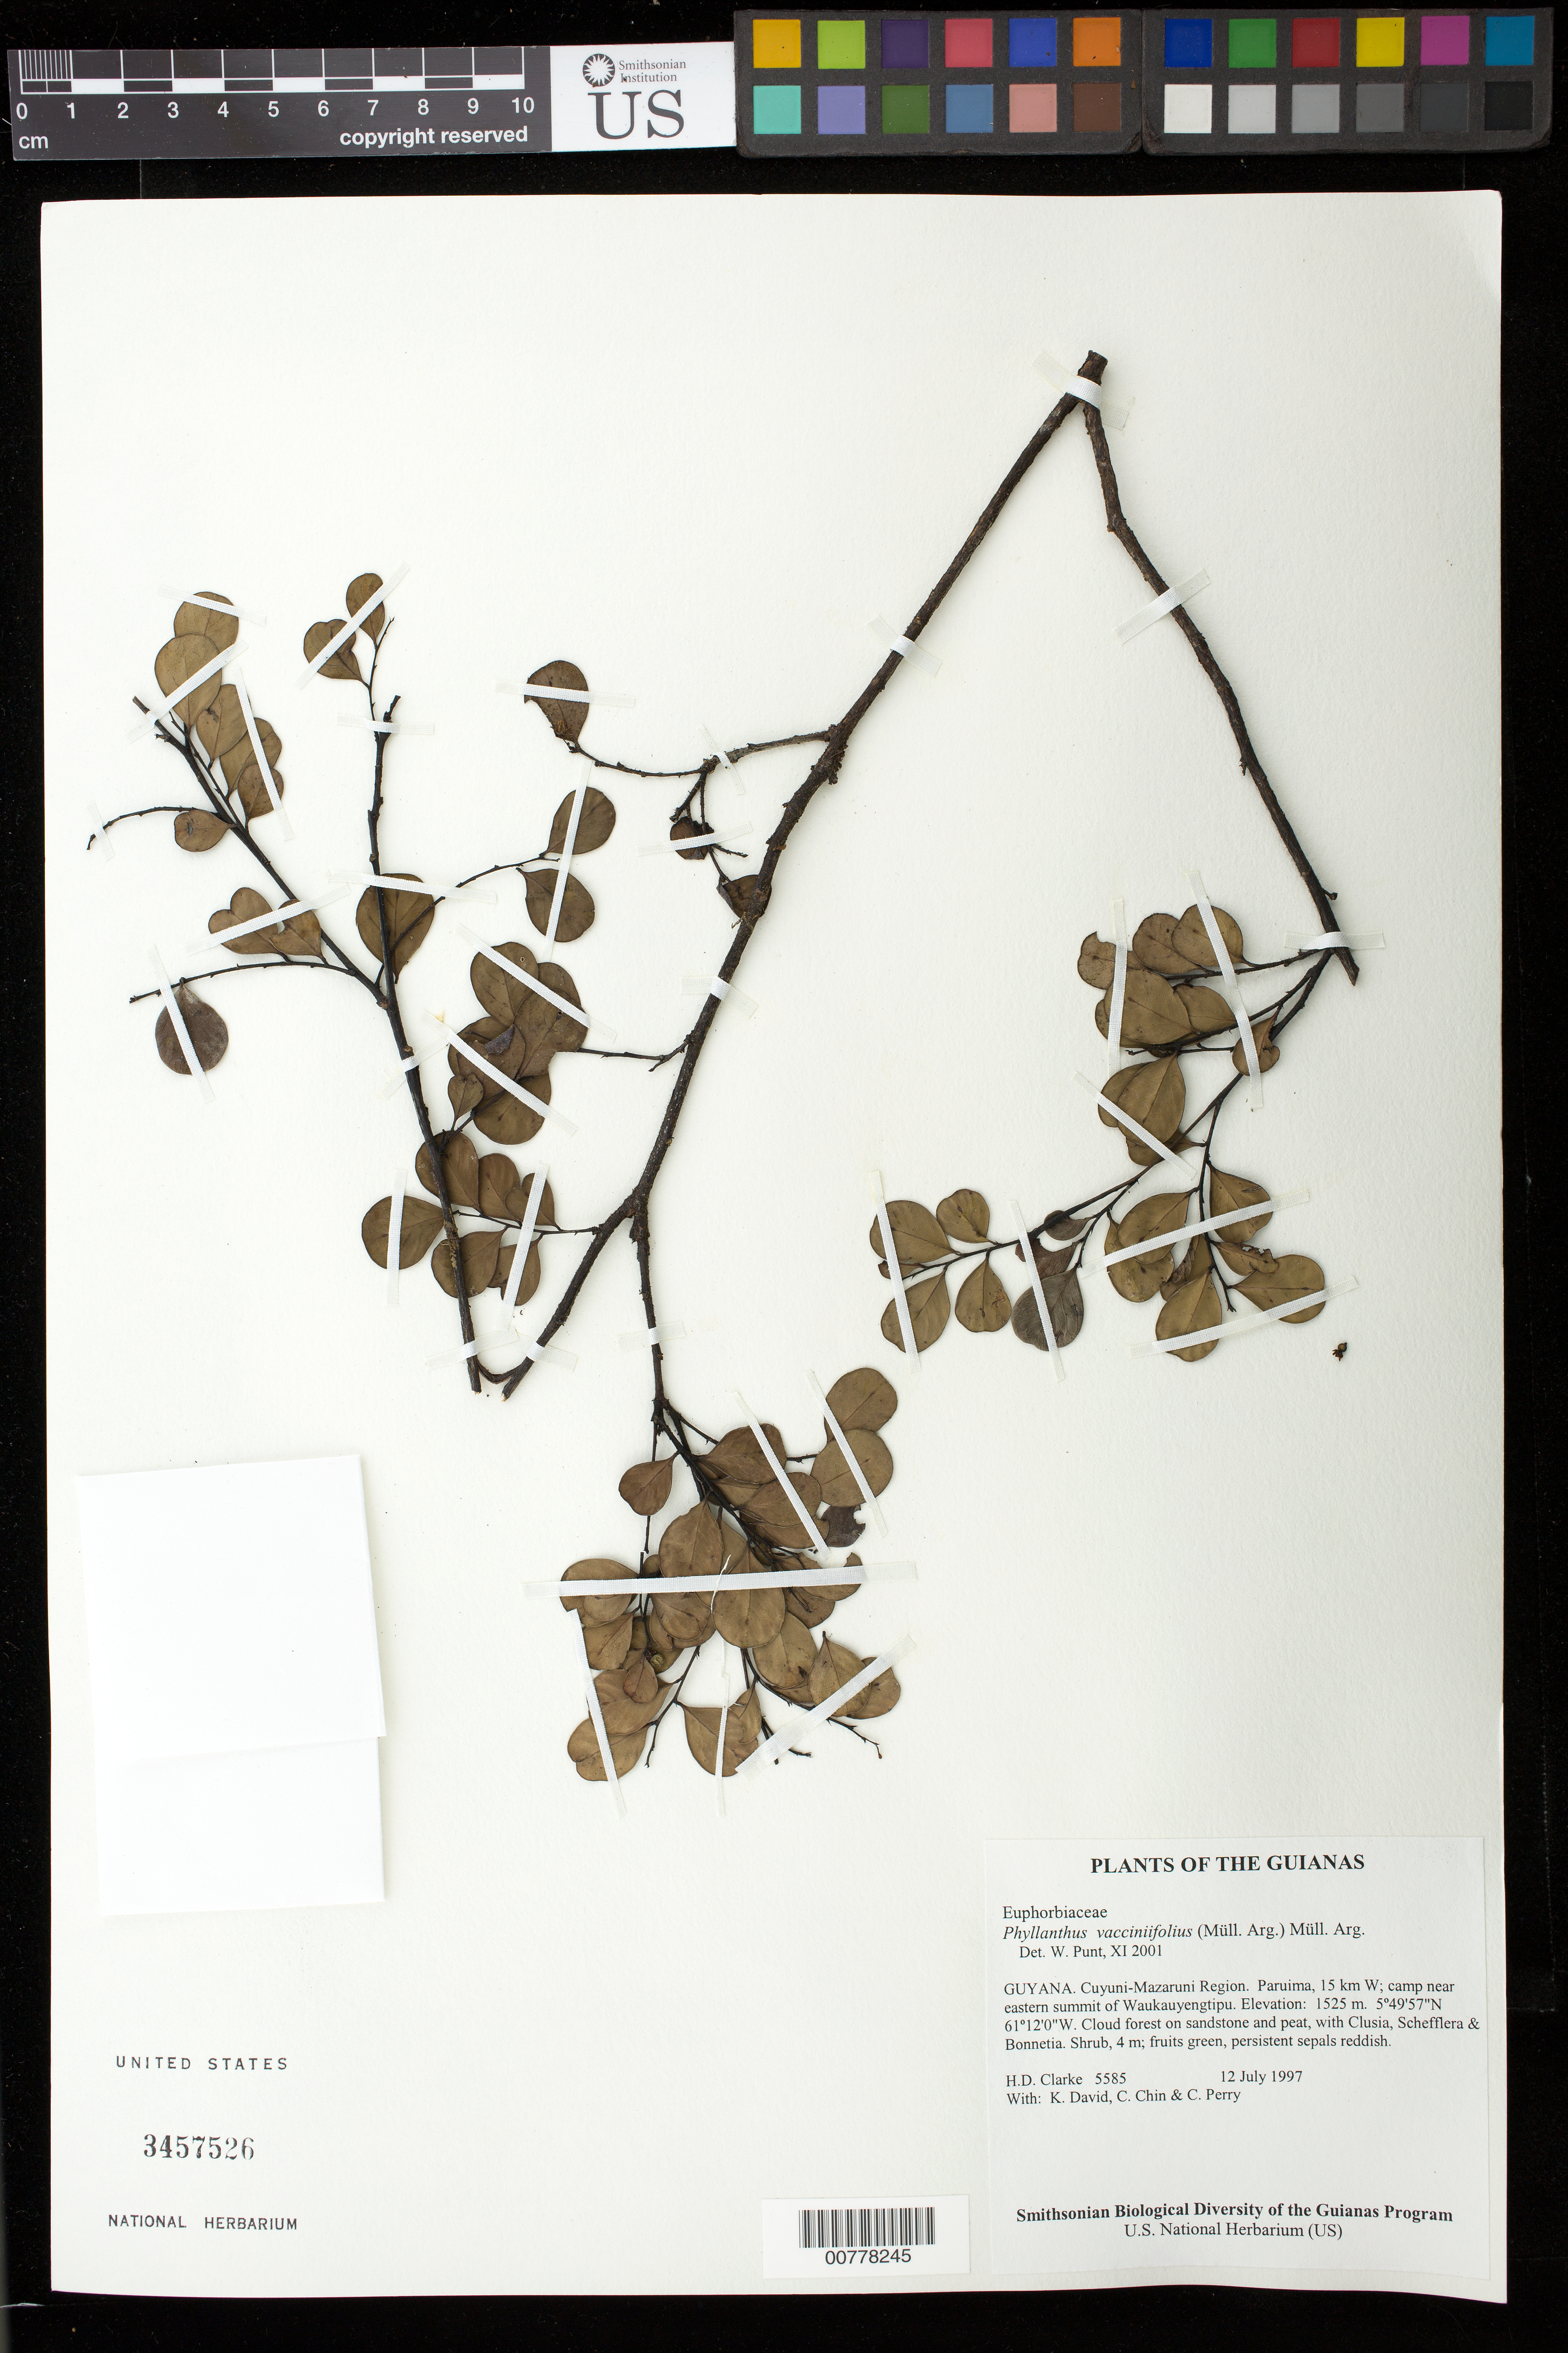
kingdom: Plantae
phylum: Tracheophyta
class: Magnoliopsida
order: Malpighiales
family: Phyllanthaceae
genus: Phyllanthus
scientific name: Phyllanthus vacciniifolius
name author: (Müll. Arg.) Müll. Arg.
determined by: Punt, W.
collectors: H. D. Clarke, K. David, C. Chin & C. Perry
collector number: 5585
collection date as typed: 12 July 1997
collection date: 1997-07-12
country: Guyana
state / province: Cuyuni-Mazaruni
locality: Paruima, 15 km W; camp near eastern summit of Waukauyengtipu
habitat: Cloud forest on sandstone and peat, with Clusia, Schefflera & Bonnetia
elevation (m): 1525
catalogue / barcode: US 3457526